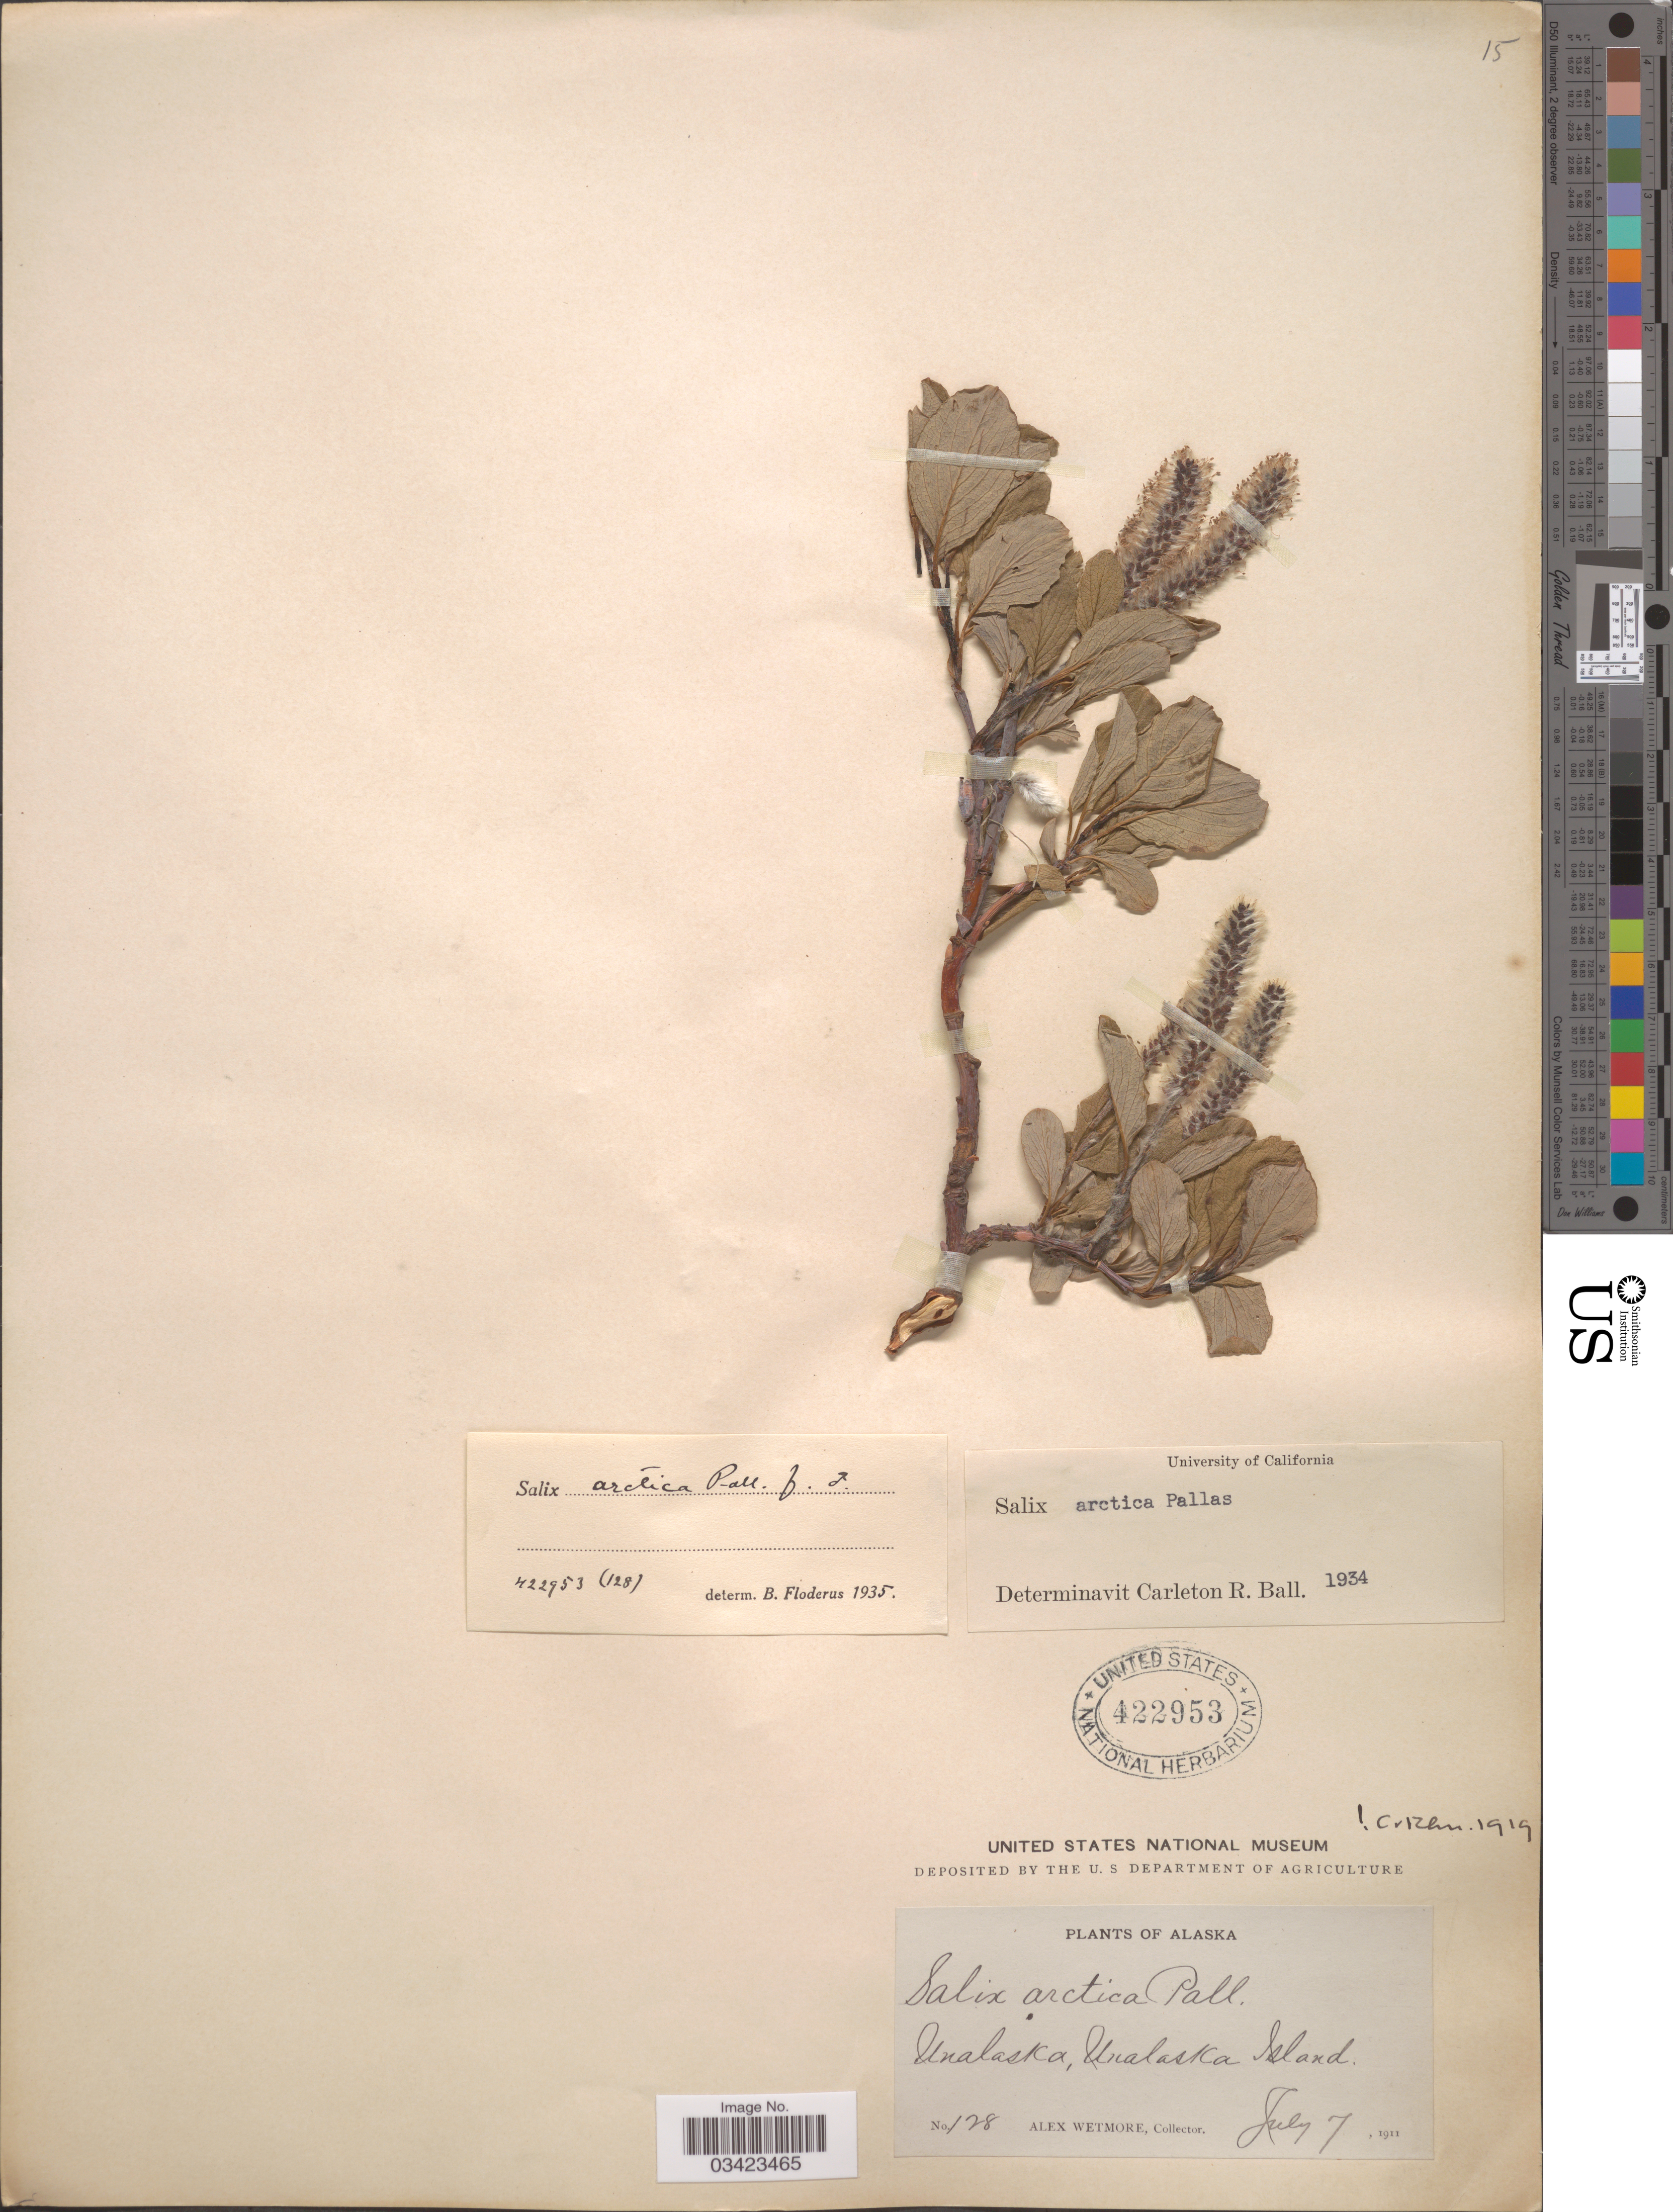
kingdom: Plantae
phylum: Tracheophyta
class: Magnoliopsida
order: Malpighiales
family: Salicaceae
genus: Salix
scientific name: Salix arctica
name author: Pall.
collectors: A. Wetmore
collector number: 128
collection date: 1911-07-07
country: United States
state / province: Alaska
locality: Unalaska, Unalaska Island.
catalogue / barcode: US 422953